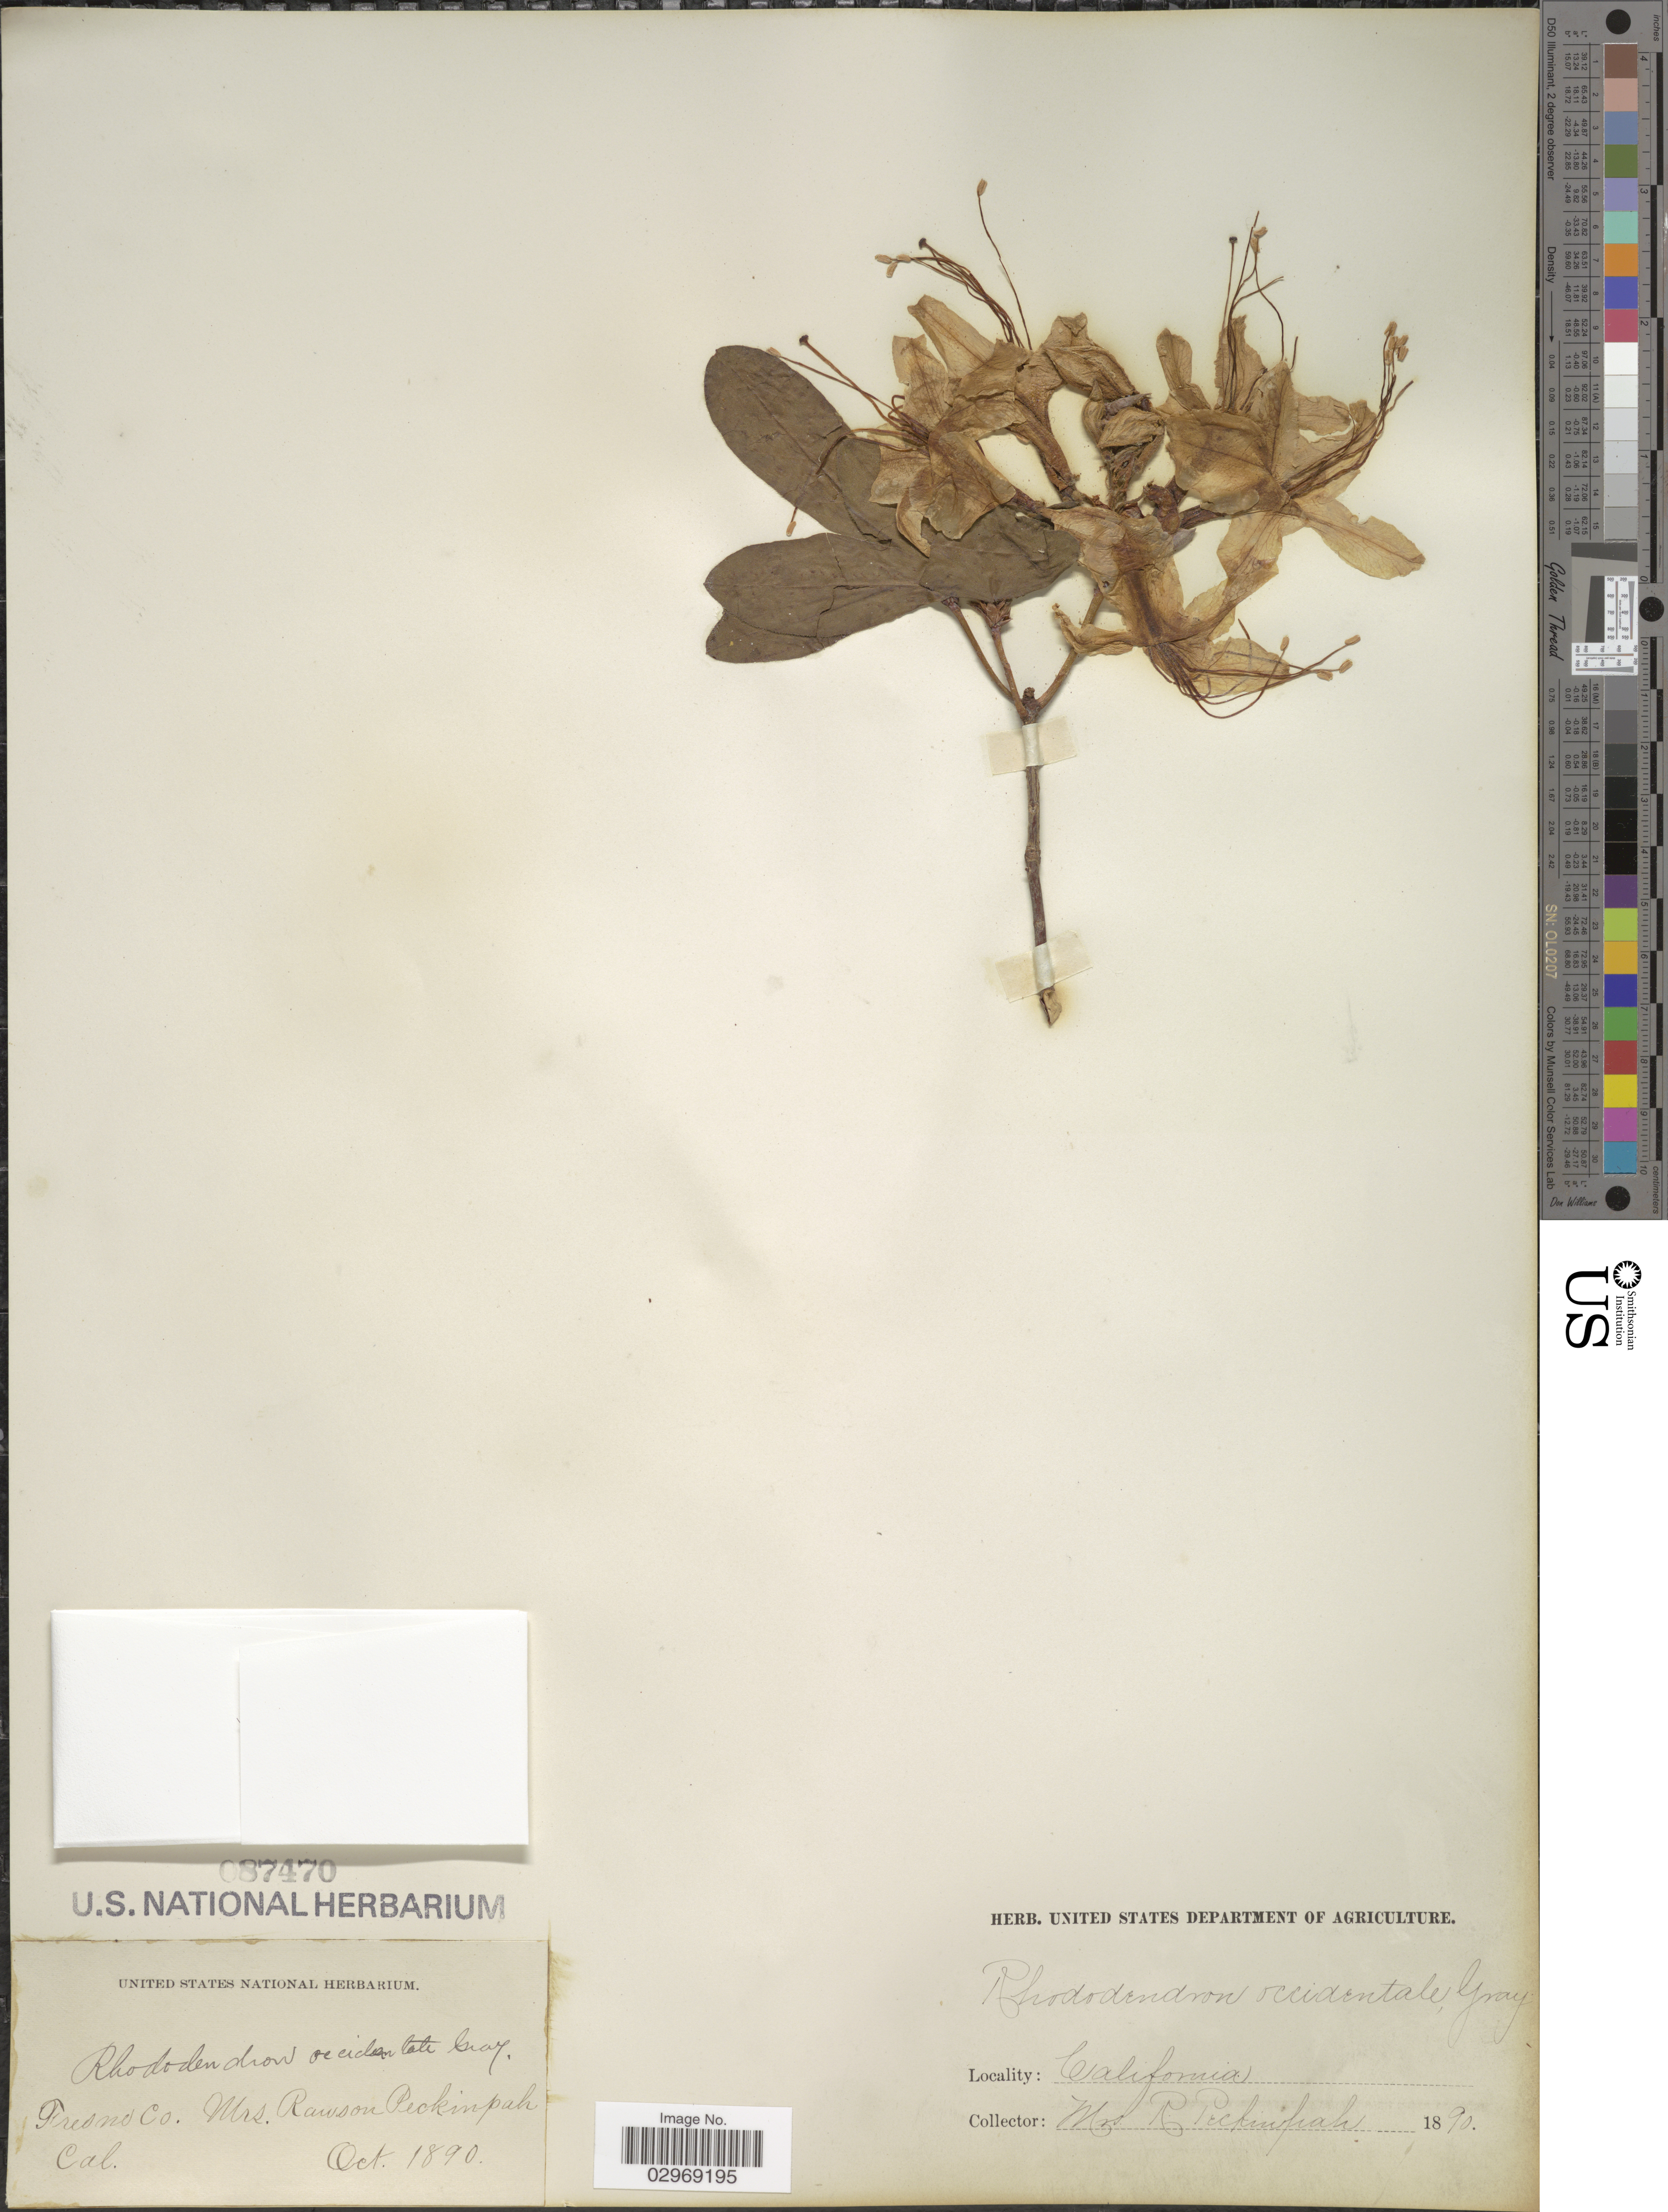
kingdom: Plantae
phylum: Tracheophyta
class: Magnoliopsida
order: Ericales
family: Ericaceae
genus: Rhododendron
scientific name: Rhododendron occidentale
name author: (Torr. & A. Gray) A. Gray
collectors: R. Peckinpah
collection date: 1890-10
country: United States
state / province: California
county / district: Fresno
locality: Fresno Co.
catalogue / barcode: US 87470